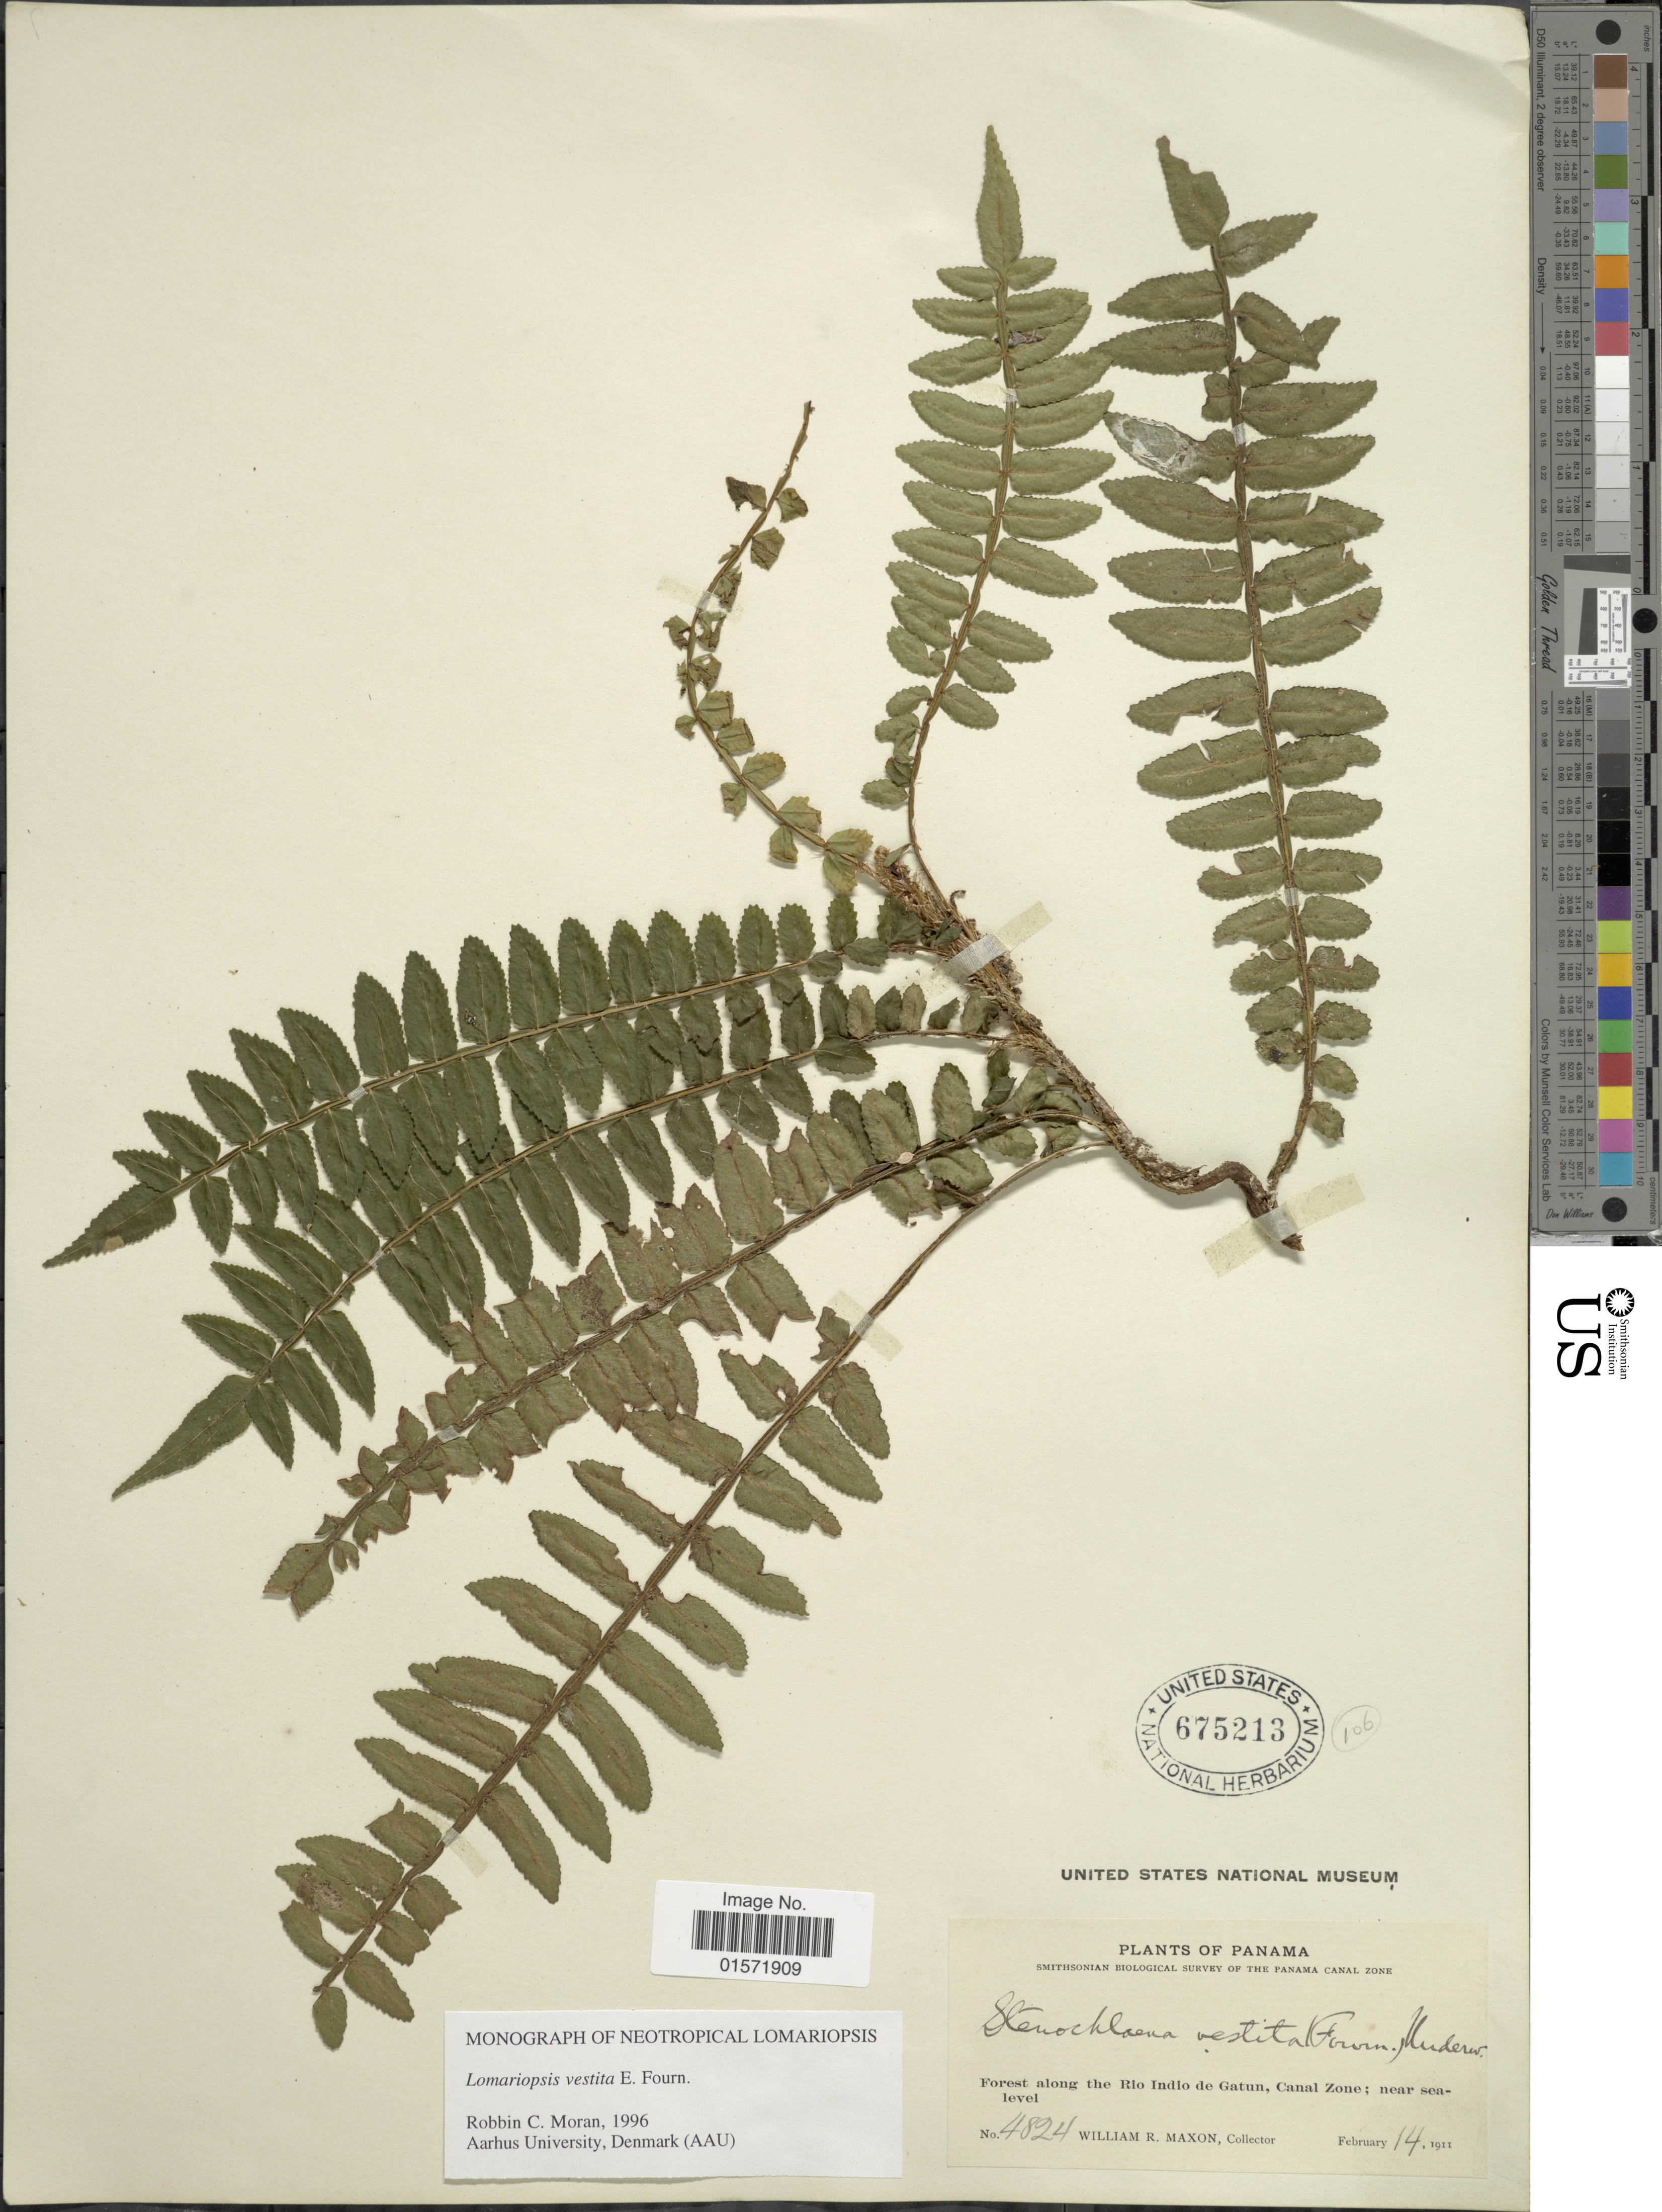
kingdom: Plantae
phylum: Tracheophyta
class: Polypodiopsida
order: Polypodiales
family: Lomariopsidaceae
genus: Lomariopsis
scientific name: Lomariopsis vestita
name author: E. Fourn.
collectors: W. R. Maxon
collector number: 4824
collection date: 1911-02-14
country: Panama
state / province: Colón / Panamá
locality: Forest along the Rio Indio de Gatun, Canal Zone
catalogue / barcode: US 675213